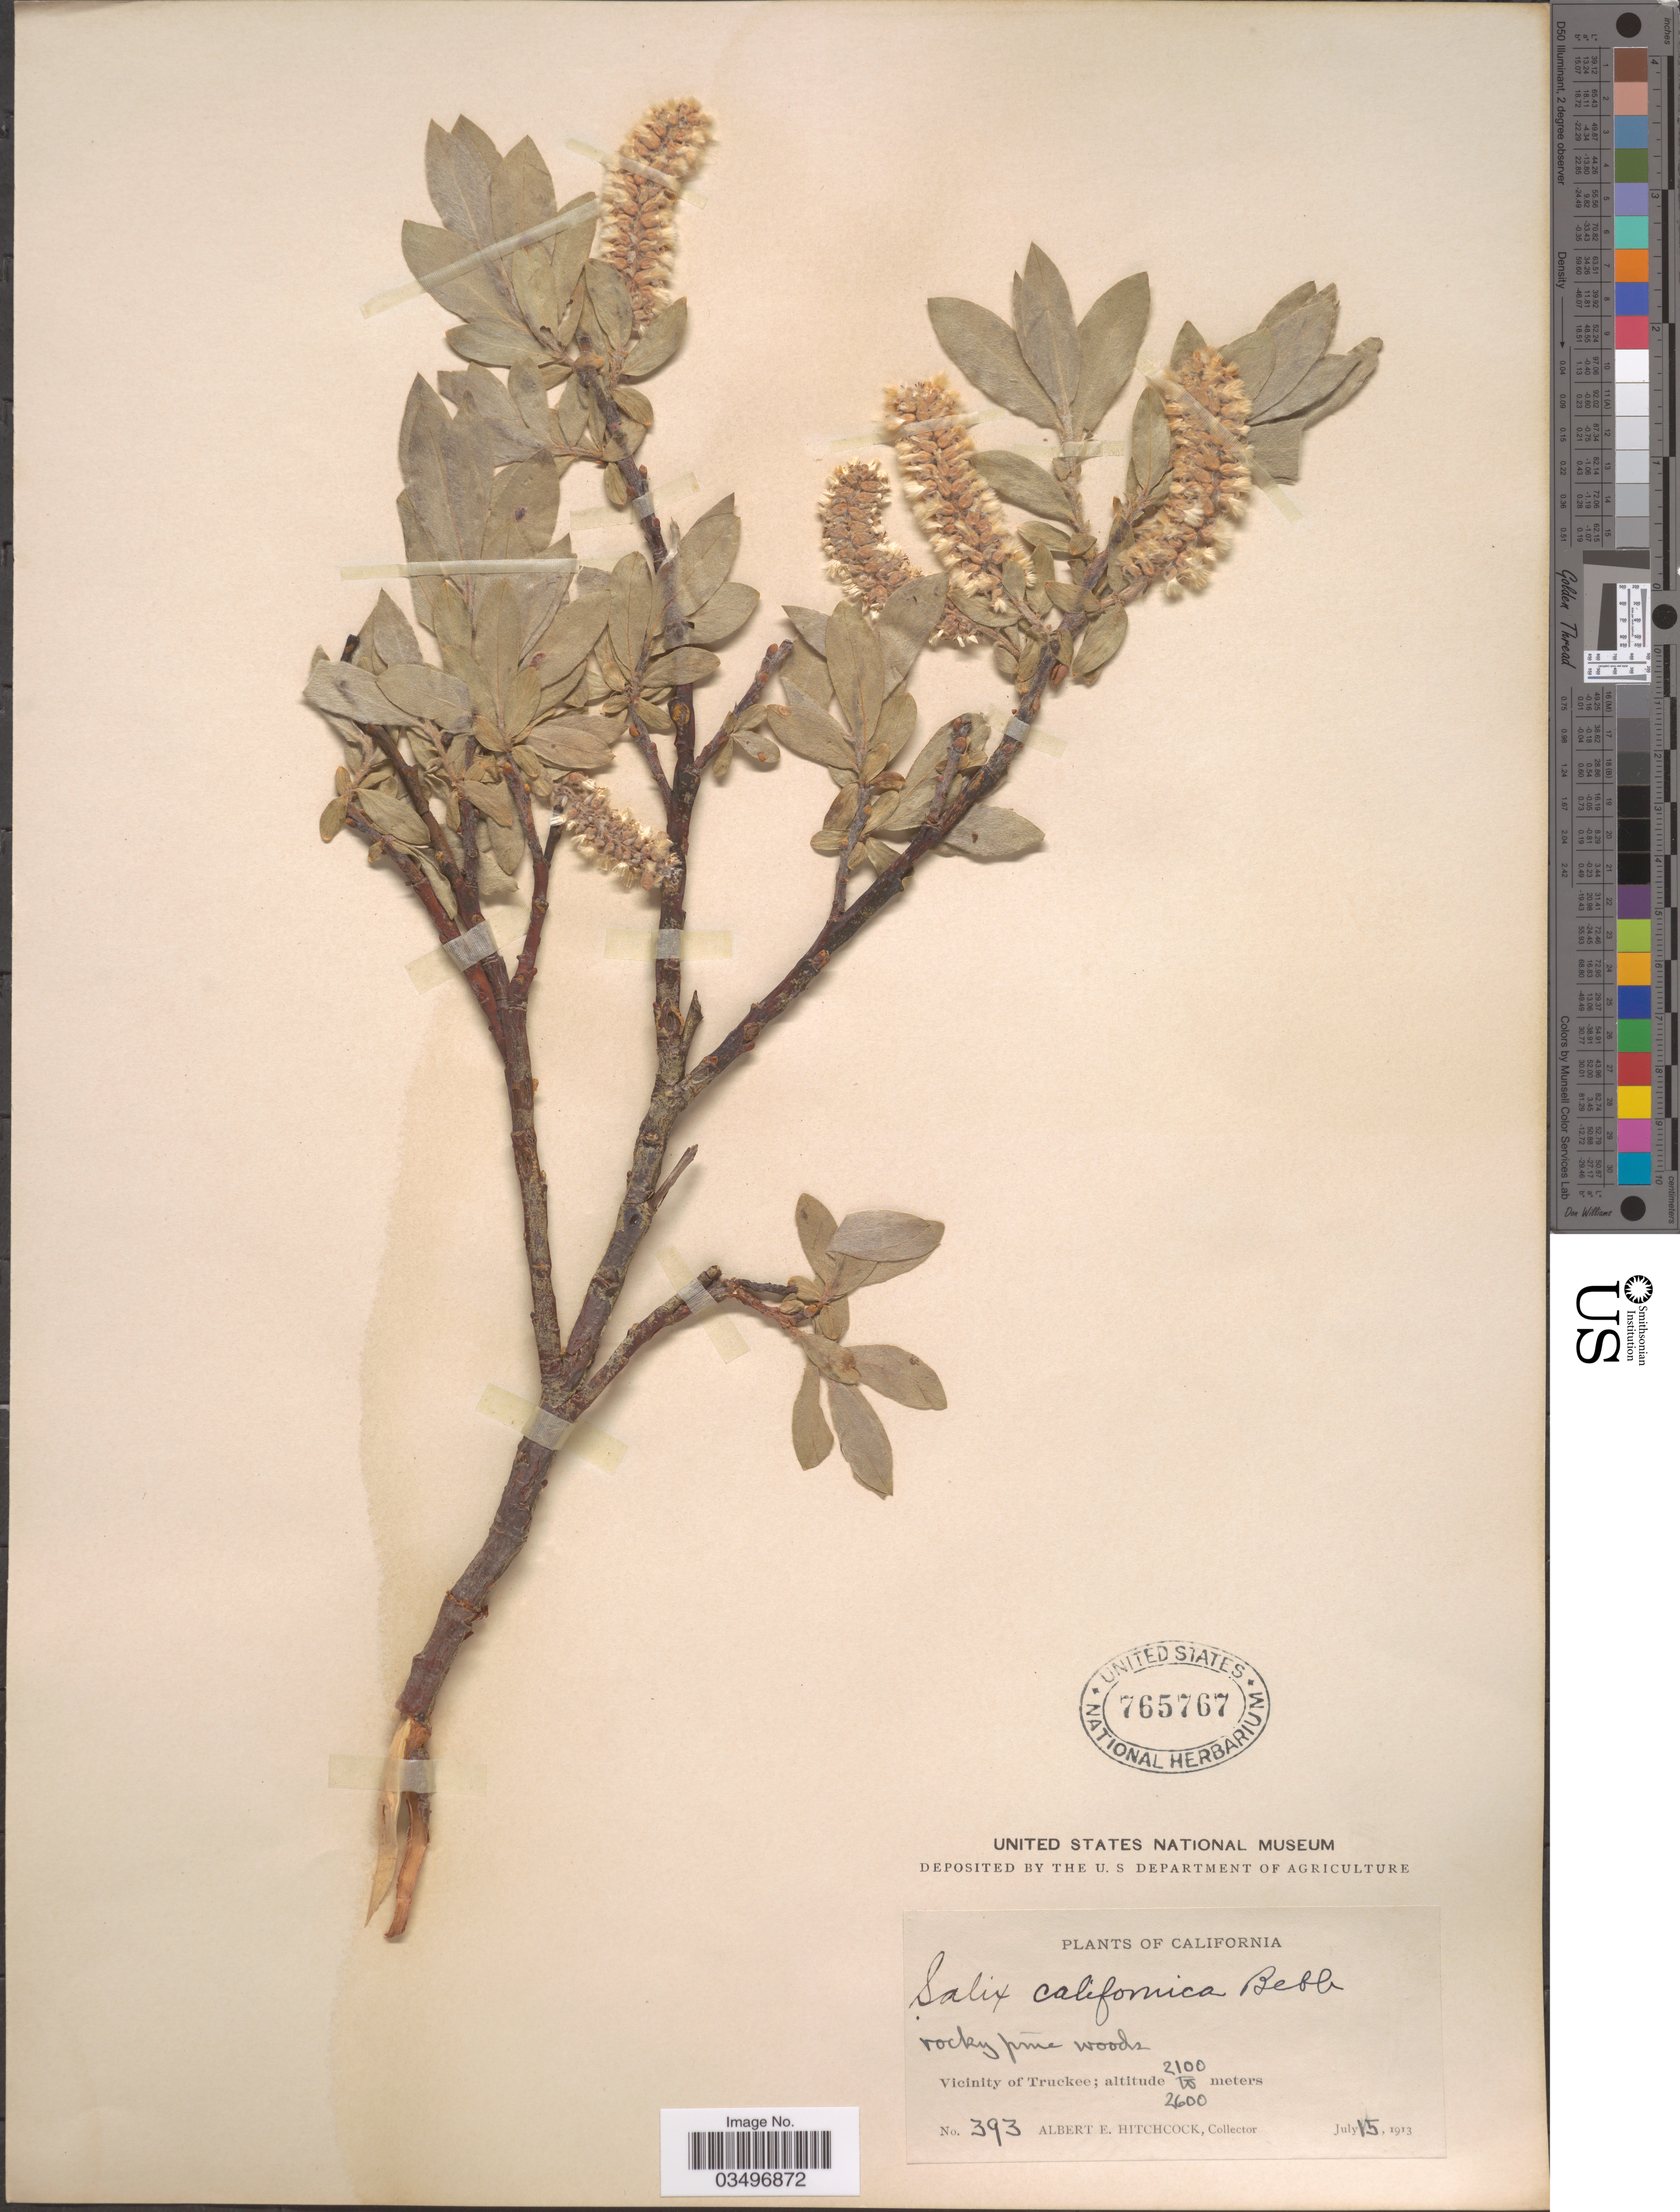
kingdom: Plantae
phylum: Tracheophyta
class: Magnoliopsida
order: Malpighiales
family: Salicaceae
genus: Salix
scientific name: Salix eastwoodiae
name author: Cockerell ex A. Heller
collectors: A. Hitchcock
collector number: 393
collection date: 1913-07-15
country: United States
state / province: California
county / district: Nevada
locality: Vicinity of Truckee.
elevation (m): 2100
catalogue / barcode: US 765767